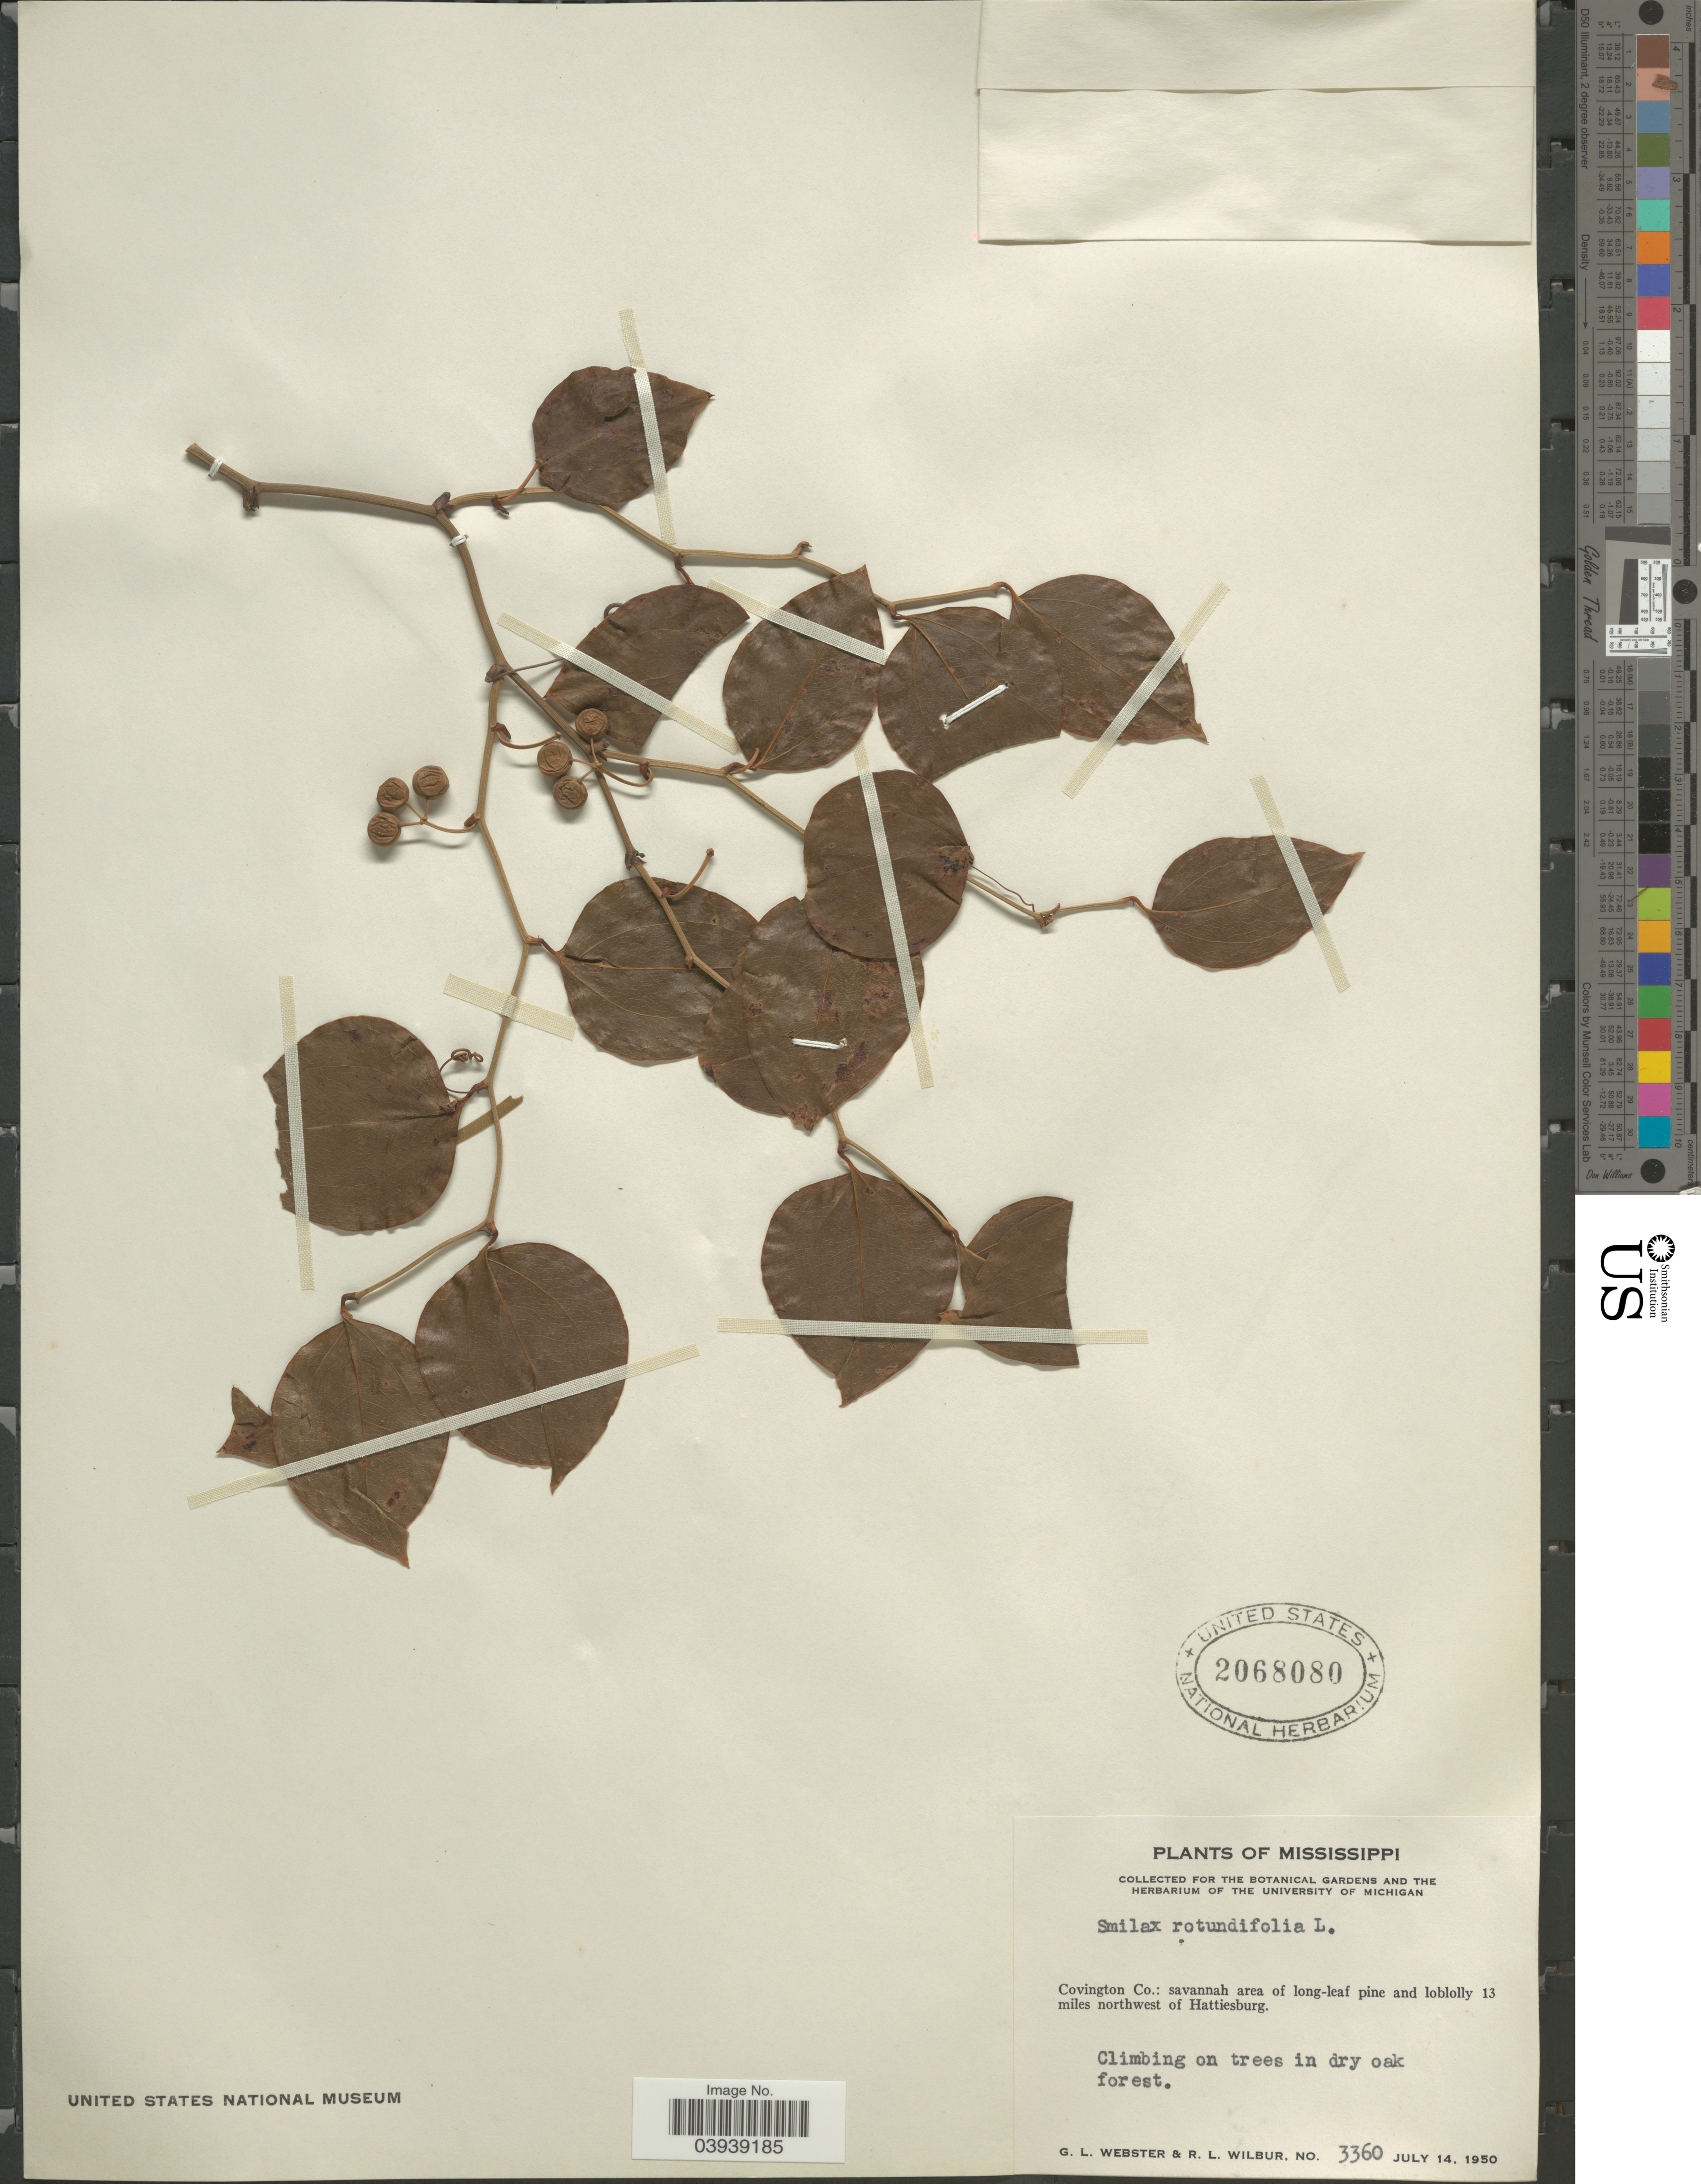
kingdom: Plantae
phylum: Tracheophyta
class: Liliopsida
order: Liliales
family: Smilacaceae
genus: Smilax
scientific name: Smilax rotundifolia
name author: L.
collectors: G. L. Webster & R. L. Wilbur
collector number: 3360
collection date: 1950-07-14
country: United States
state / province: Mississippi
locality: Covington Co.: savannah area of long-leaf pine and loblolly 13 miles northwest of Hattiesburg. Climbing on trees in dry oak forest.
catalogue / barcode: US 2068080